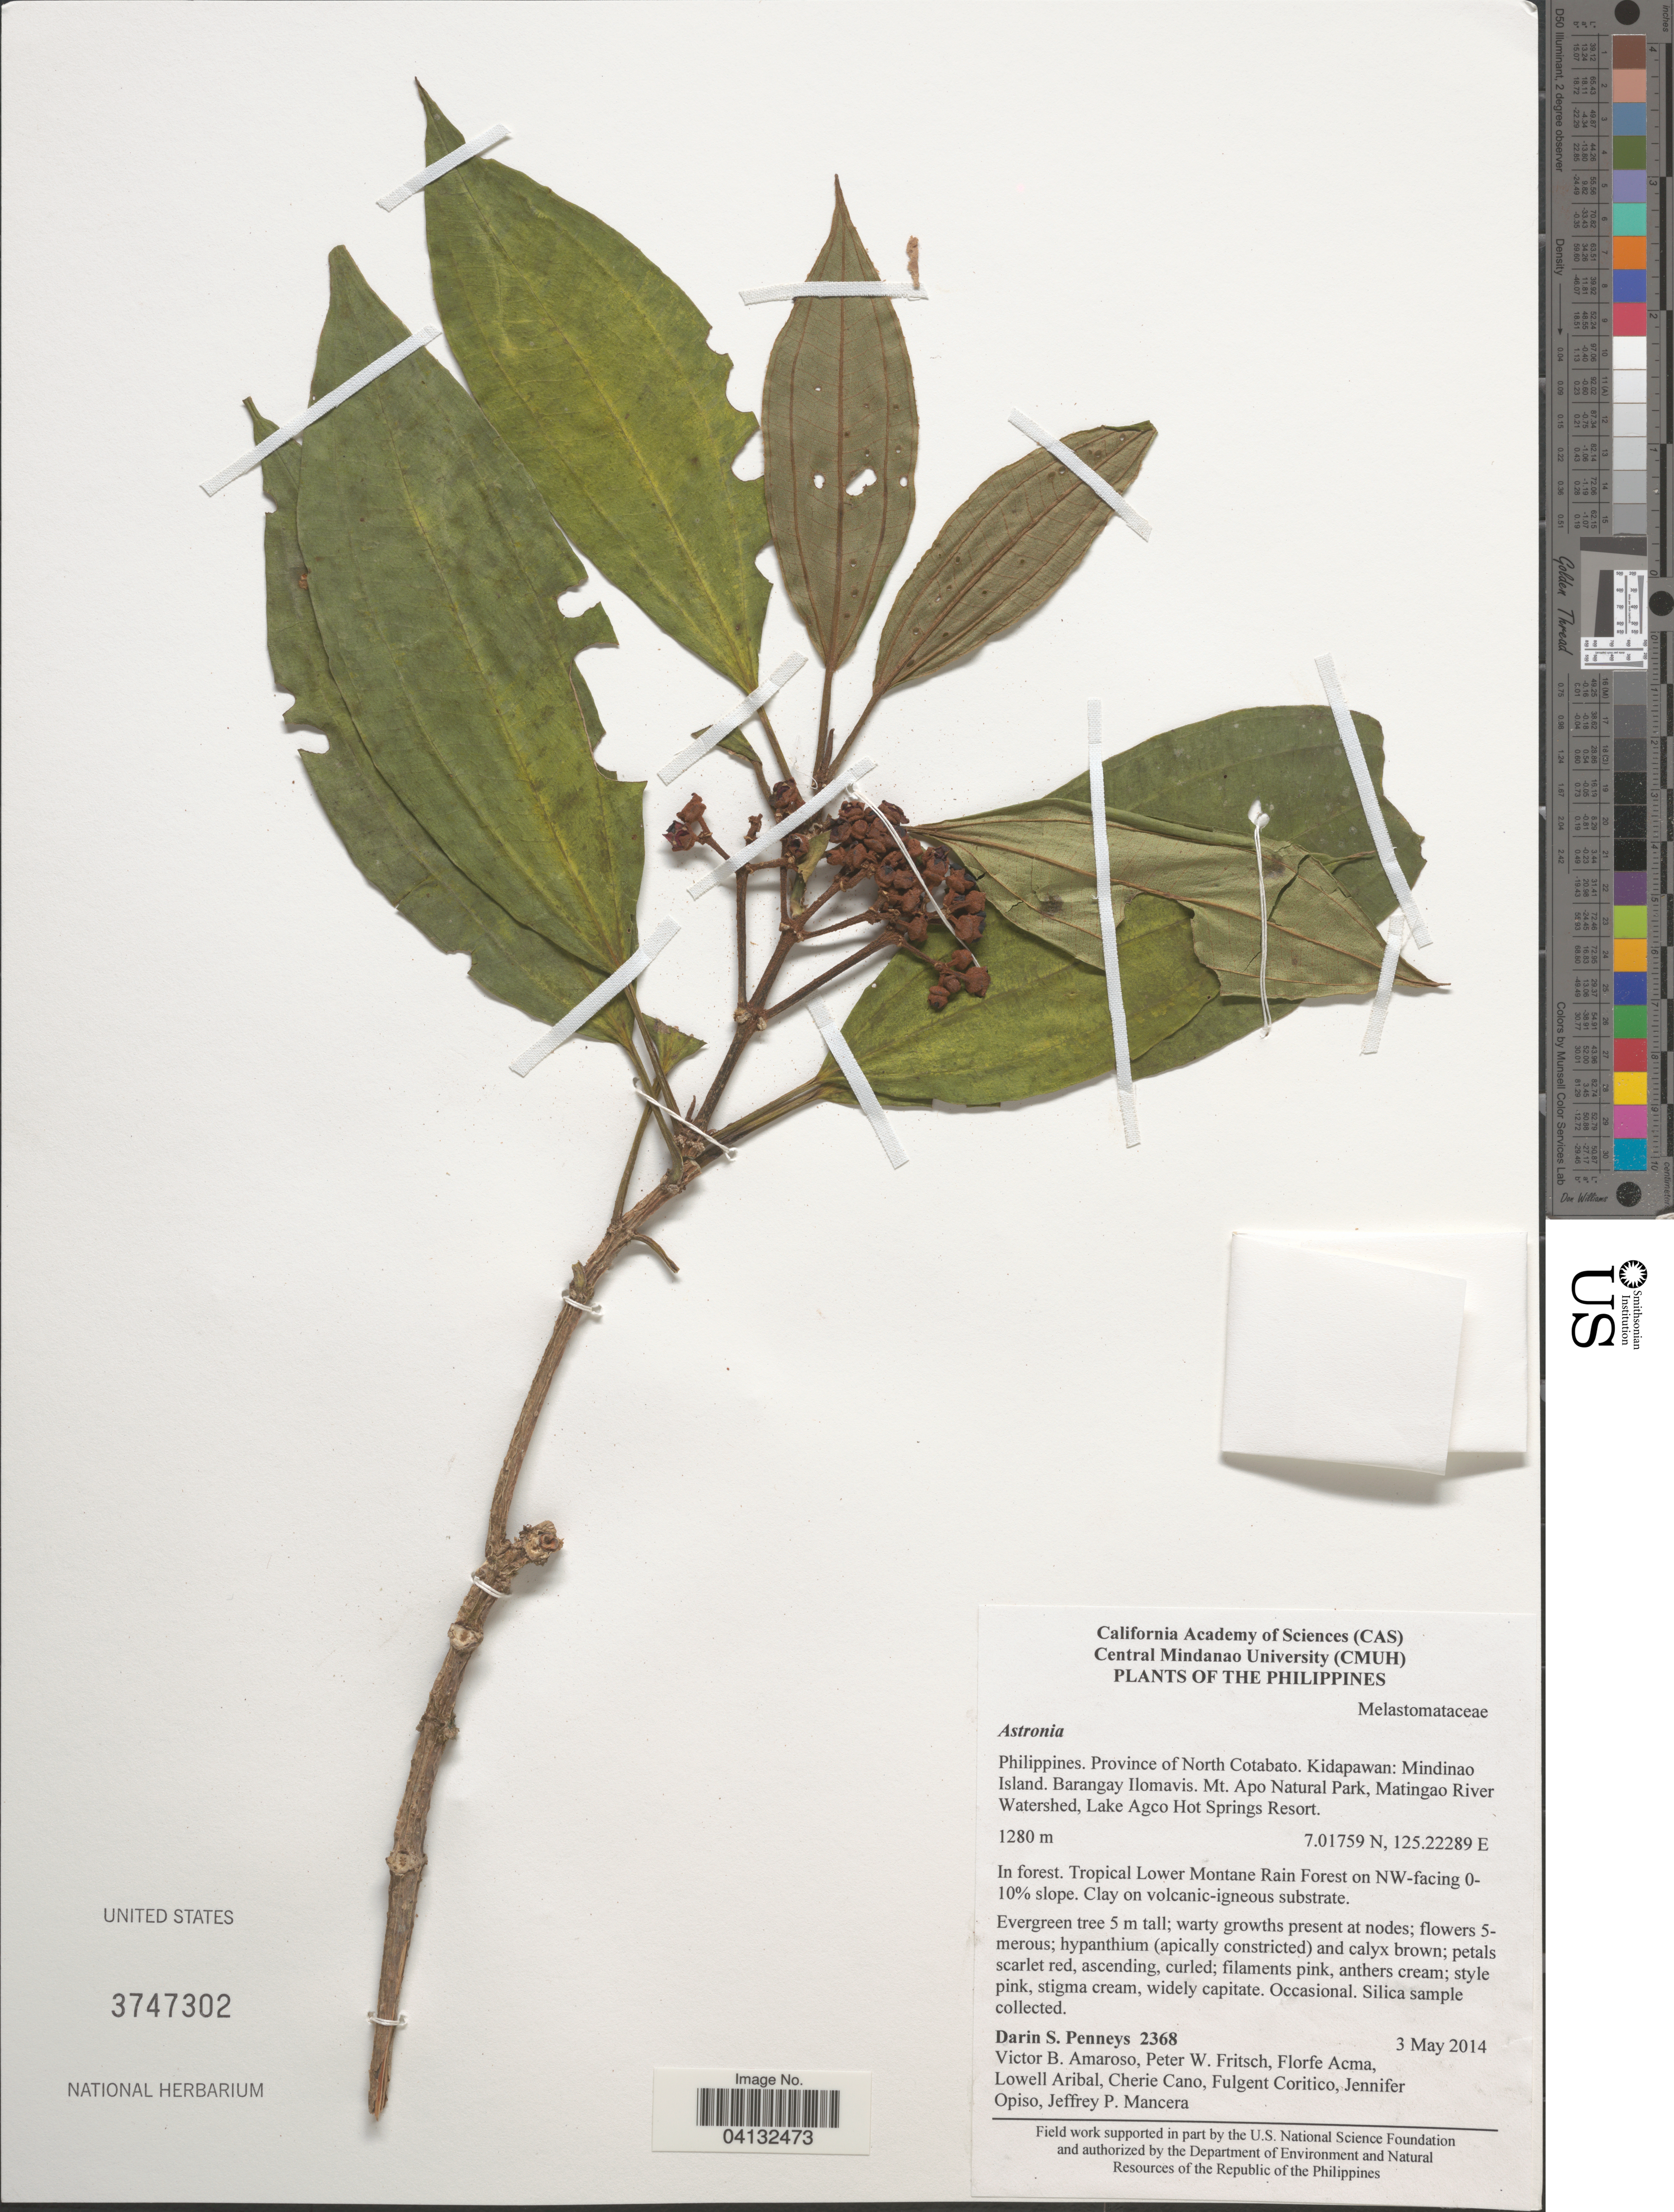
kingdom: Plantae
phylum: Tracheophyta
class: Magnoliopsida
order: Myrtales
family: Melastomataceae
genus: Astronia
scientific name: Astronia sp.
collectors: D. S. Penneys, V. Amoroso, P. W. Fritsch, F. Acma & et al.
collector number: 2368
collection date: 2014-05-03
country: Philippines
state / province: Soccsksargen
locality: Province of North Cotabato. Kidapawan: Mindinao Island. Barangay Ilomavis. Mt. Apo Natural Park, Matingao River Watershed, Lake Agco Hot Springs Resort. Tropical Lower Montane Rain Forest on NW-facing 0-10% slope.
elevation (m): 1280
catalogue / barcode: US 3747302